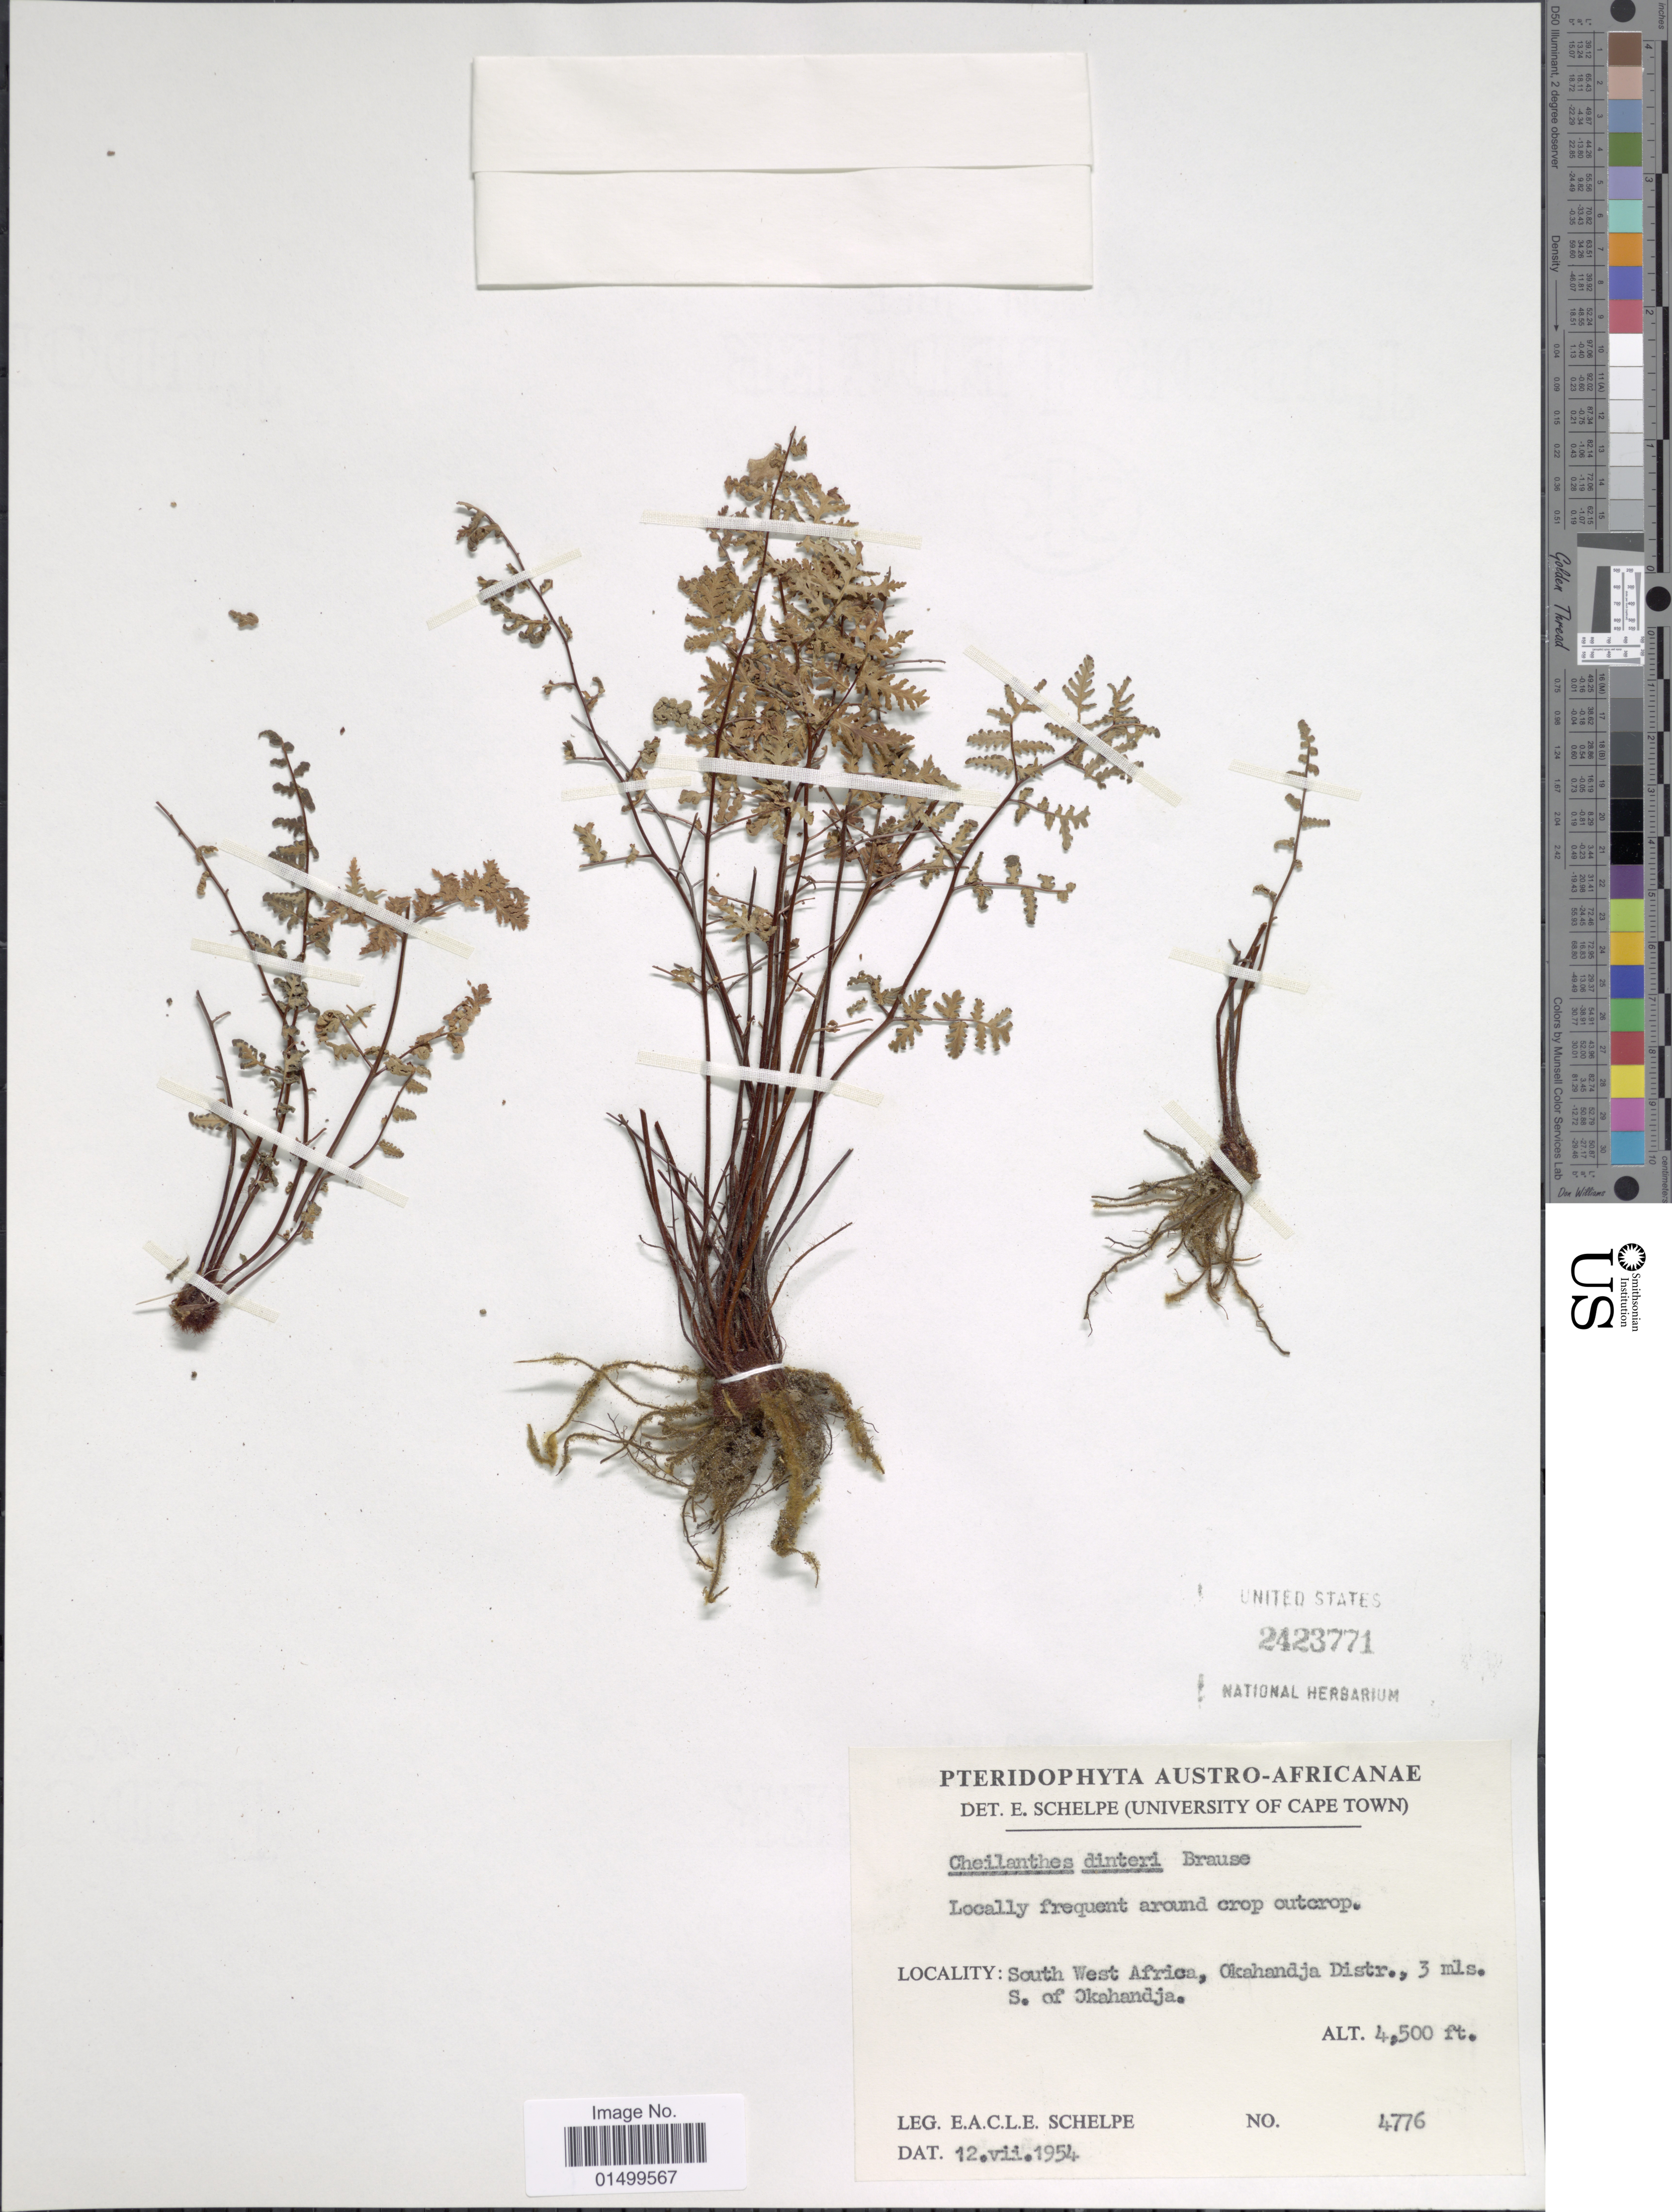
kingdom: Plantae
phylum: Tracheophyta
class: Polypodiopsida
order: Polypodiales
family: Pteridaceae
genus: Cheilanthes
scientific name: Cheilanthes dinteri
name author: Brause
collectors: E. A. C. L. E. Schelpe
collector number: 4776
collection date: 1954-07-12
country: Namibia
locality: South West Africa, Okahandja Distr., 3 miles S. of Okahandja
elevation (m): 1372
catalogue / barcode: US 2423771